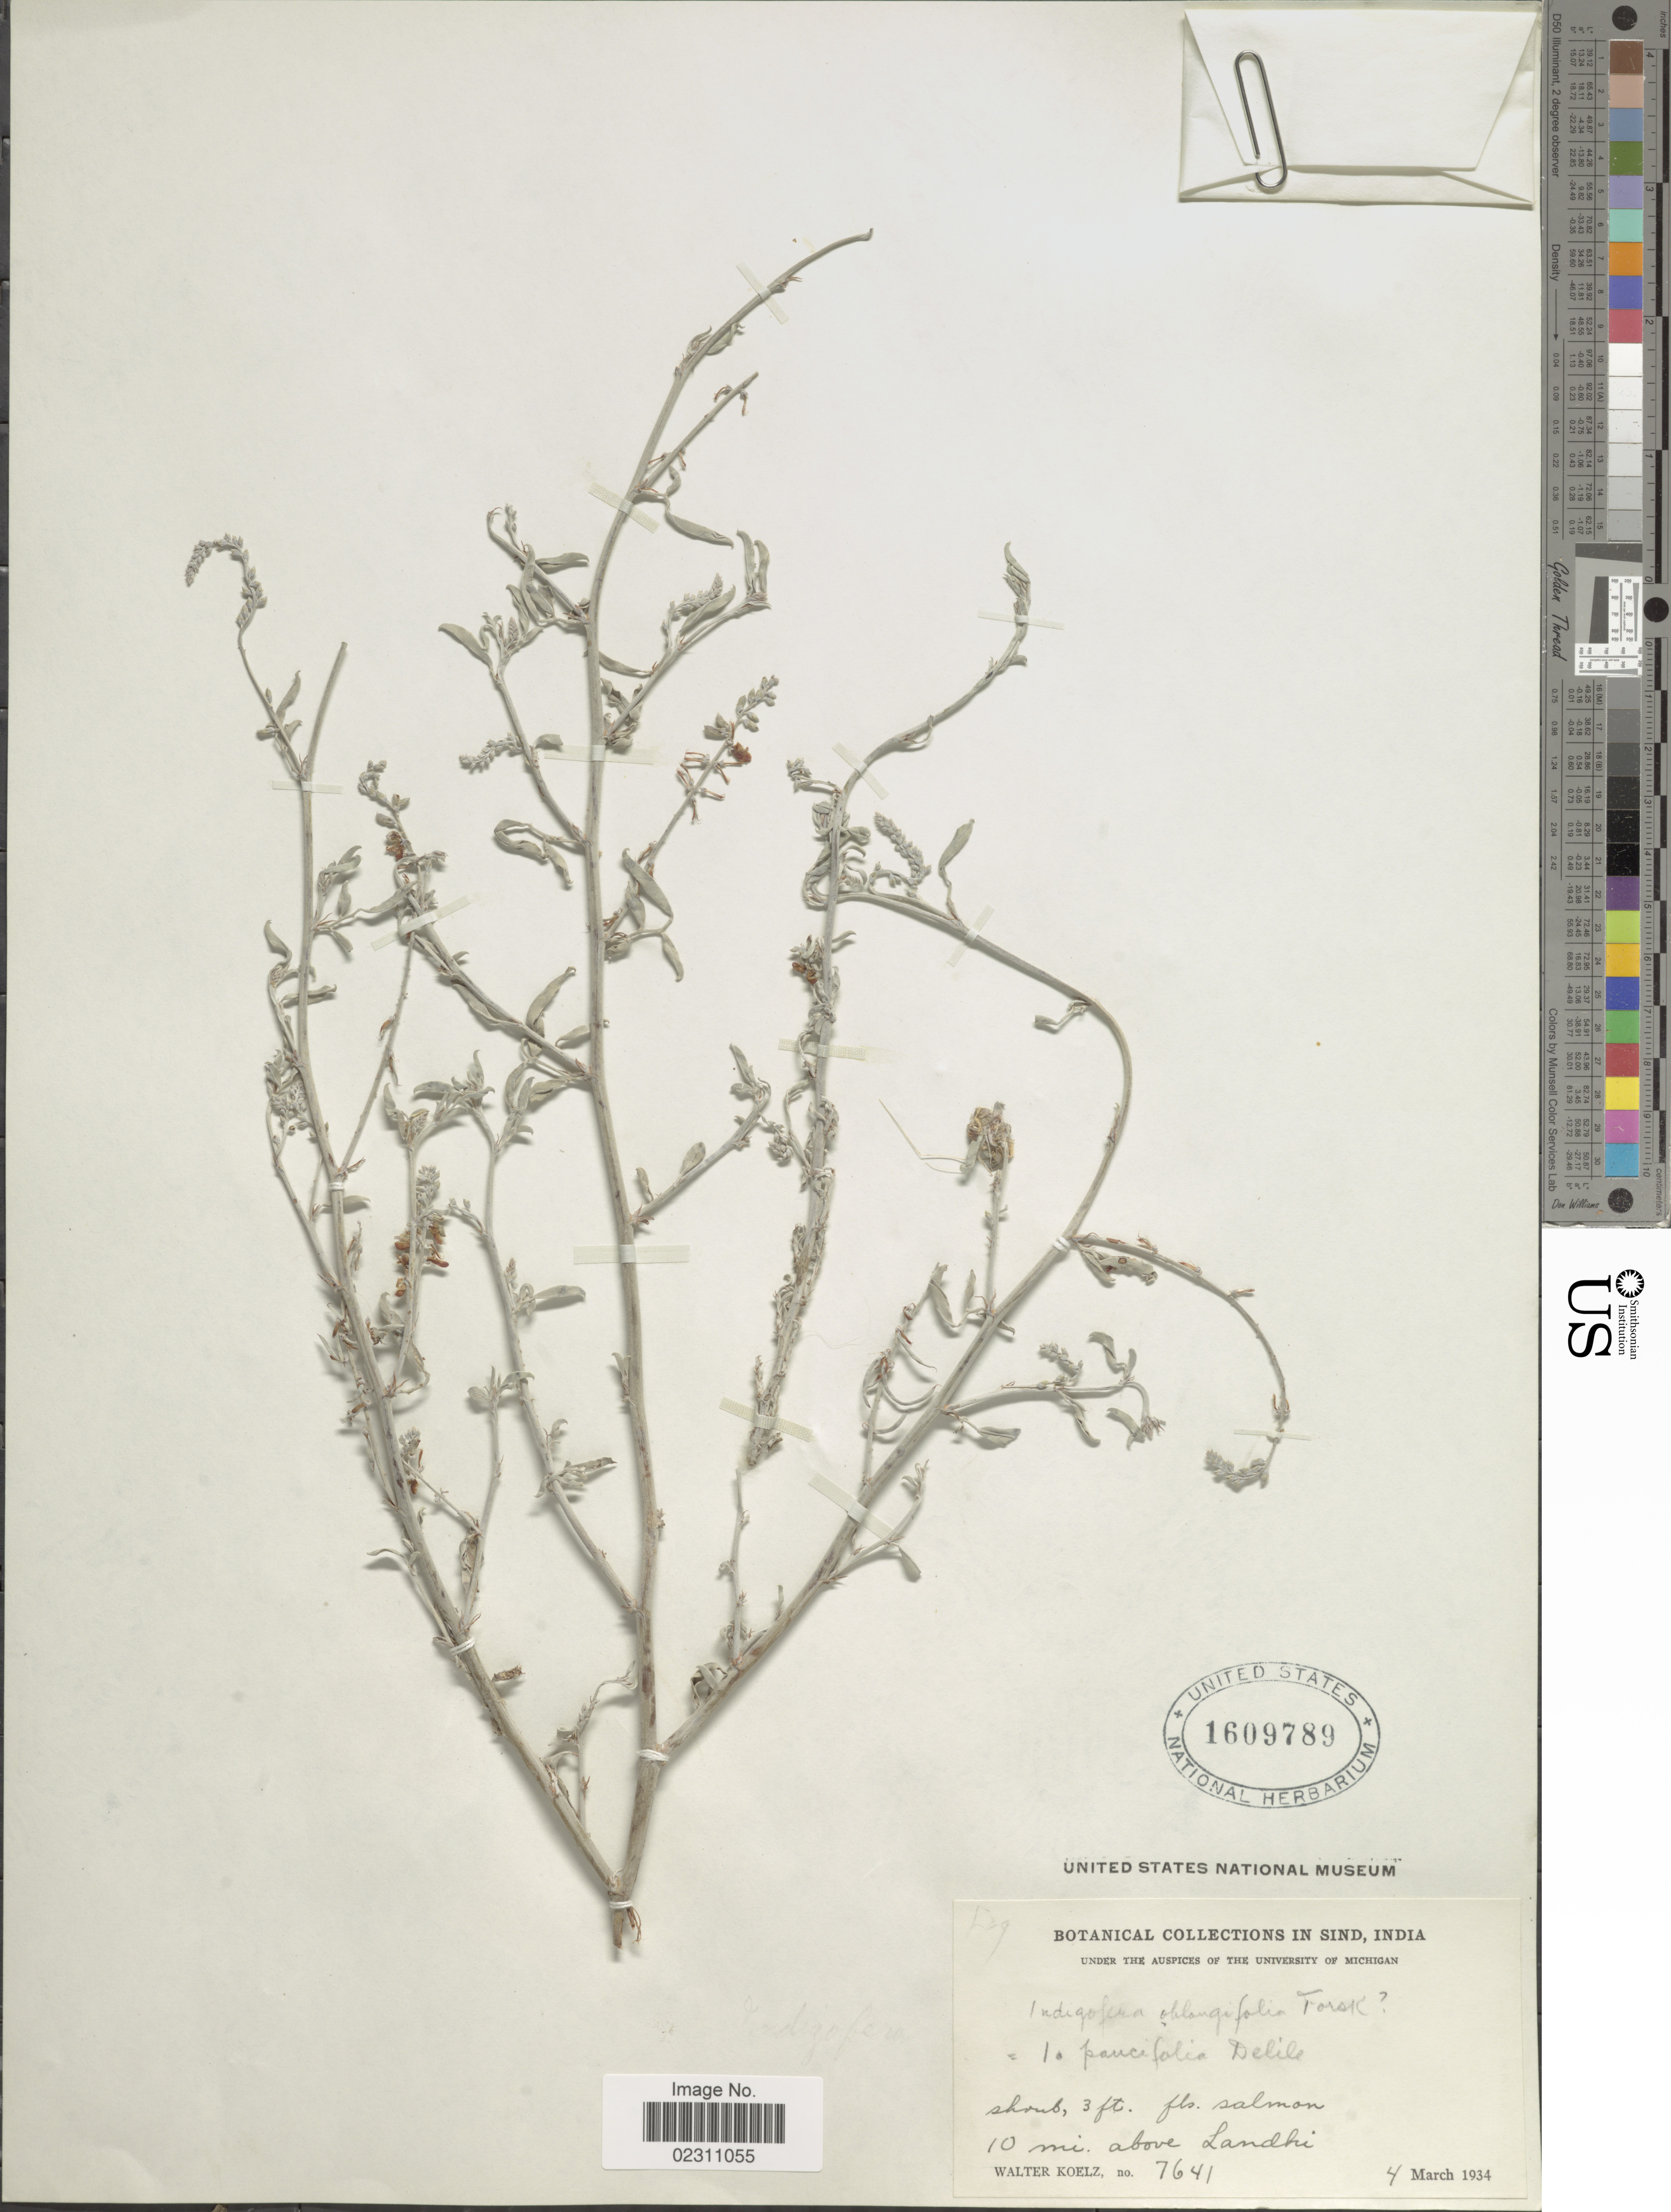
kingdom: Plantae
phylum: Tracheophyta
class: Magnoliopsida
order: Fabales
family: Fabaceae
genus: Indigofera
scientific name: Indigofera oblongifolia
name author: Forssk.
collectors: W. N. Koelz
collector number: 7641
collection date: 1934-03-04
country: Pakistan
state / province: Sindh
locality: Sind, 10 mi. above Landhi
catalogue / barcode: US 1609789